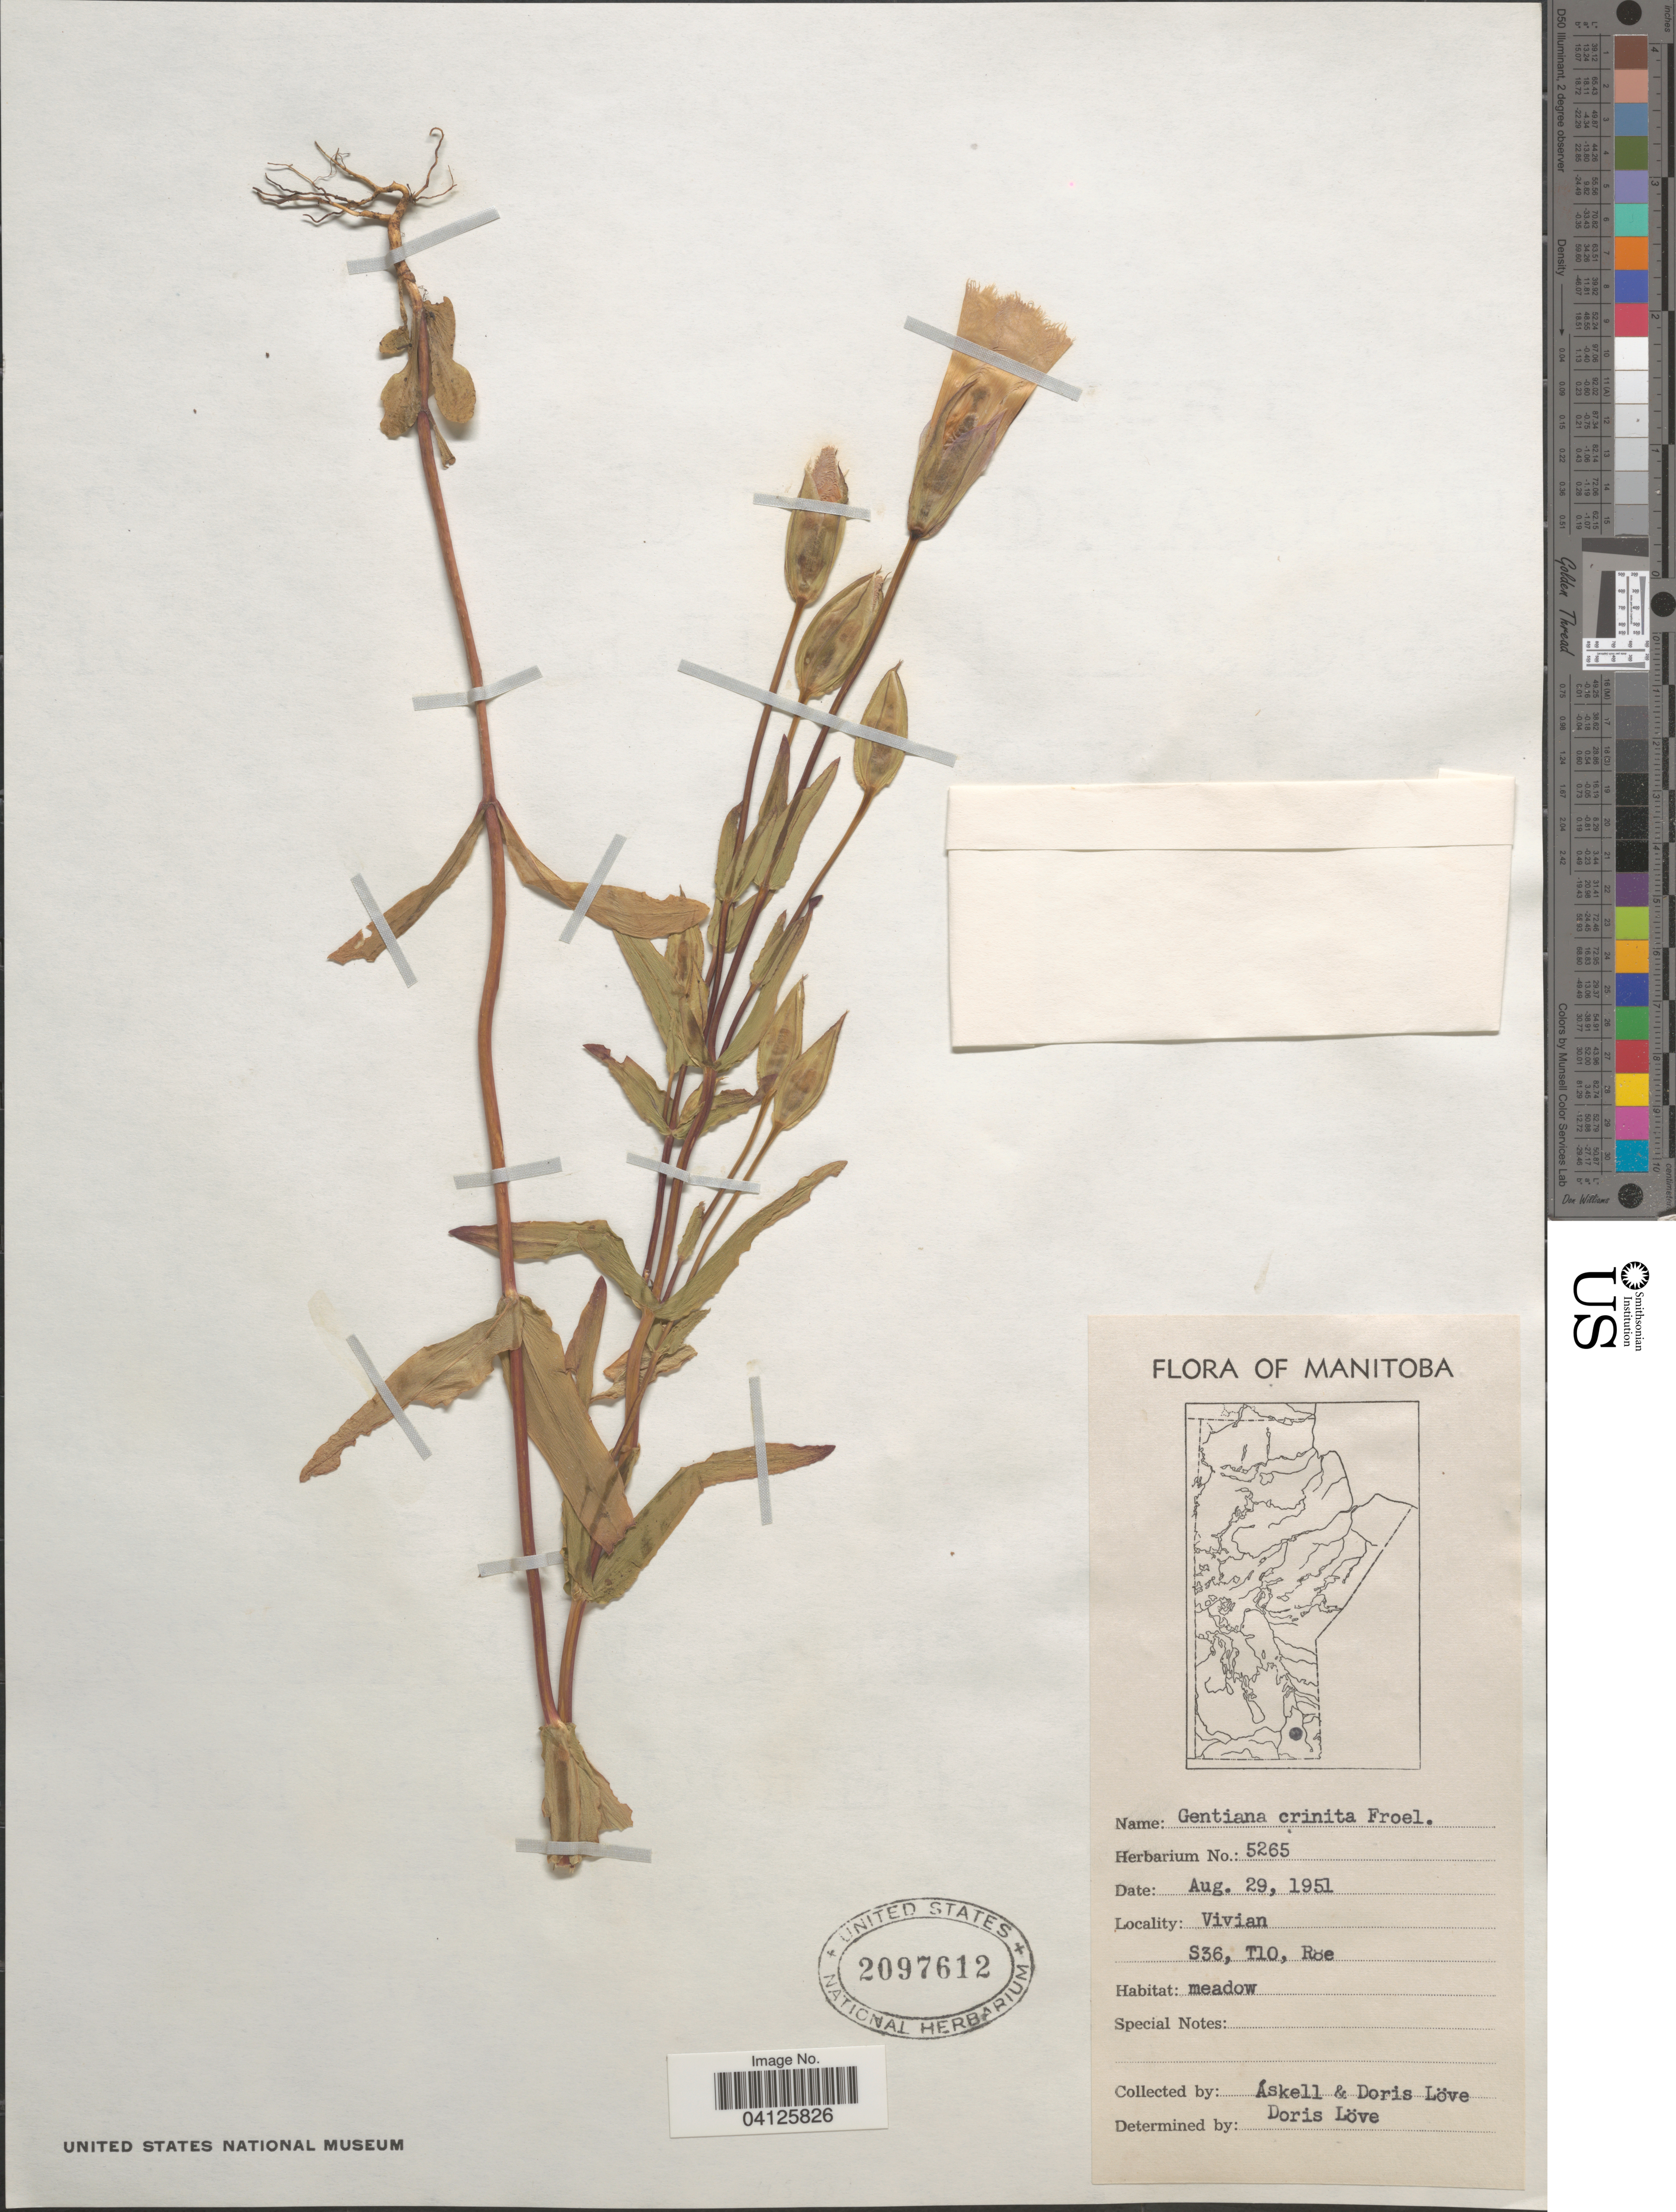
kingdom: Plantae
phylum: Tracheophyta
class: Magnoliopsida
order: Gentianales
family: Gentianaceae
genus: Gentianella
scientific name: Gentianella crinita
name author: (Froel.) G. Don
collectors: -. Askell & D. Löve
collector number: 5265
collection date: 1951-08-29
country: Canada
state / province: Manitoba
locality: Vivian. S36, T10, Röe.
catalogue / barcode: US 2097612